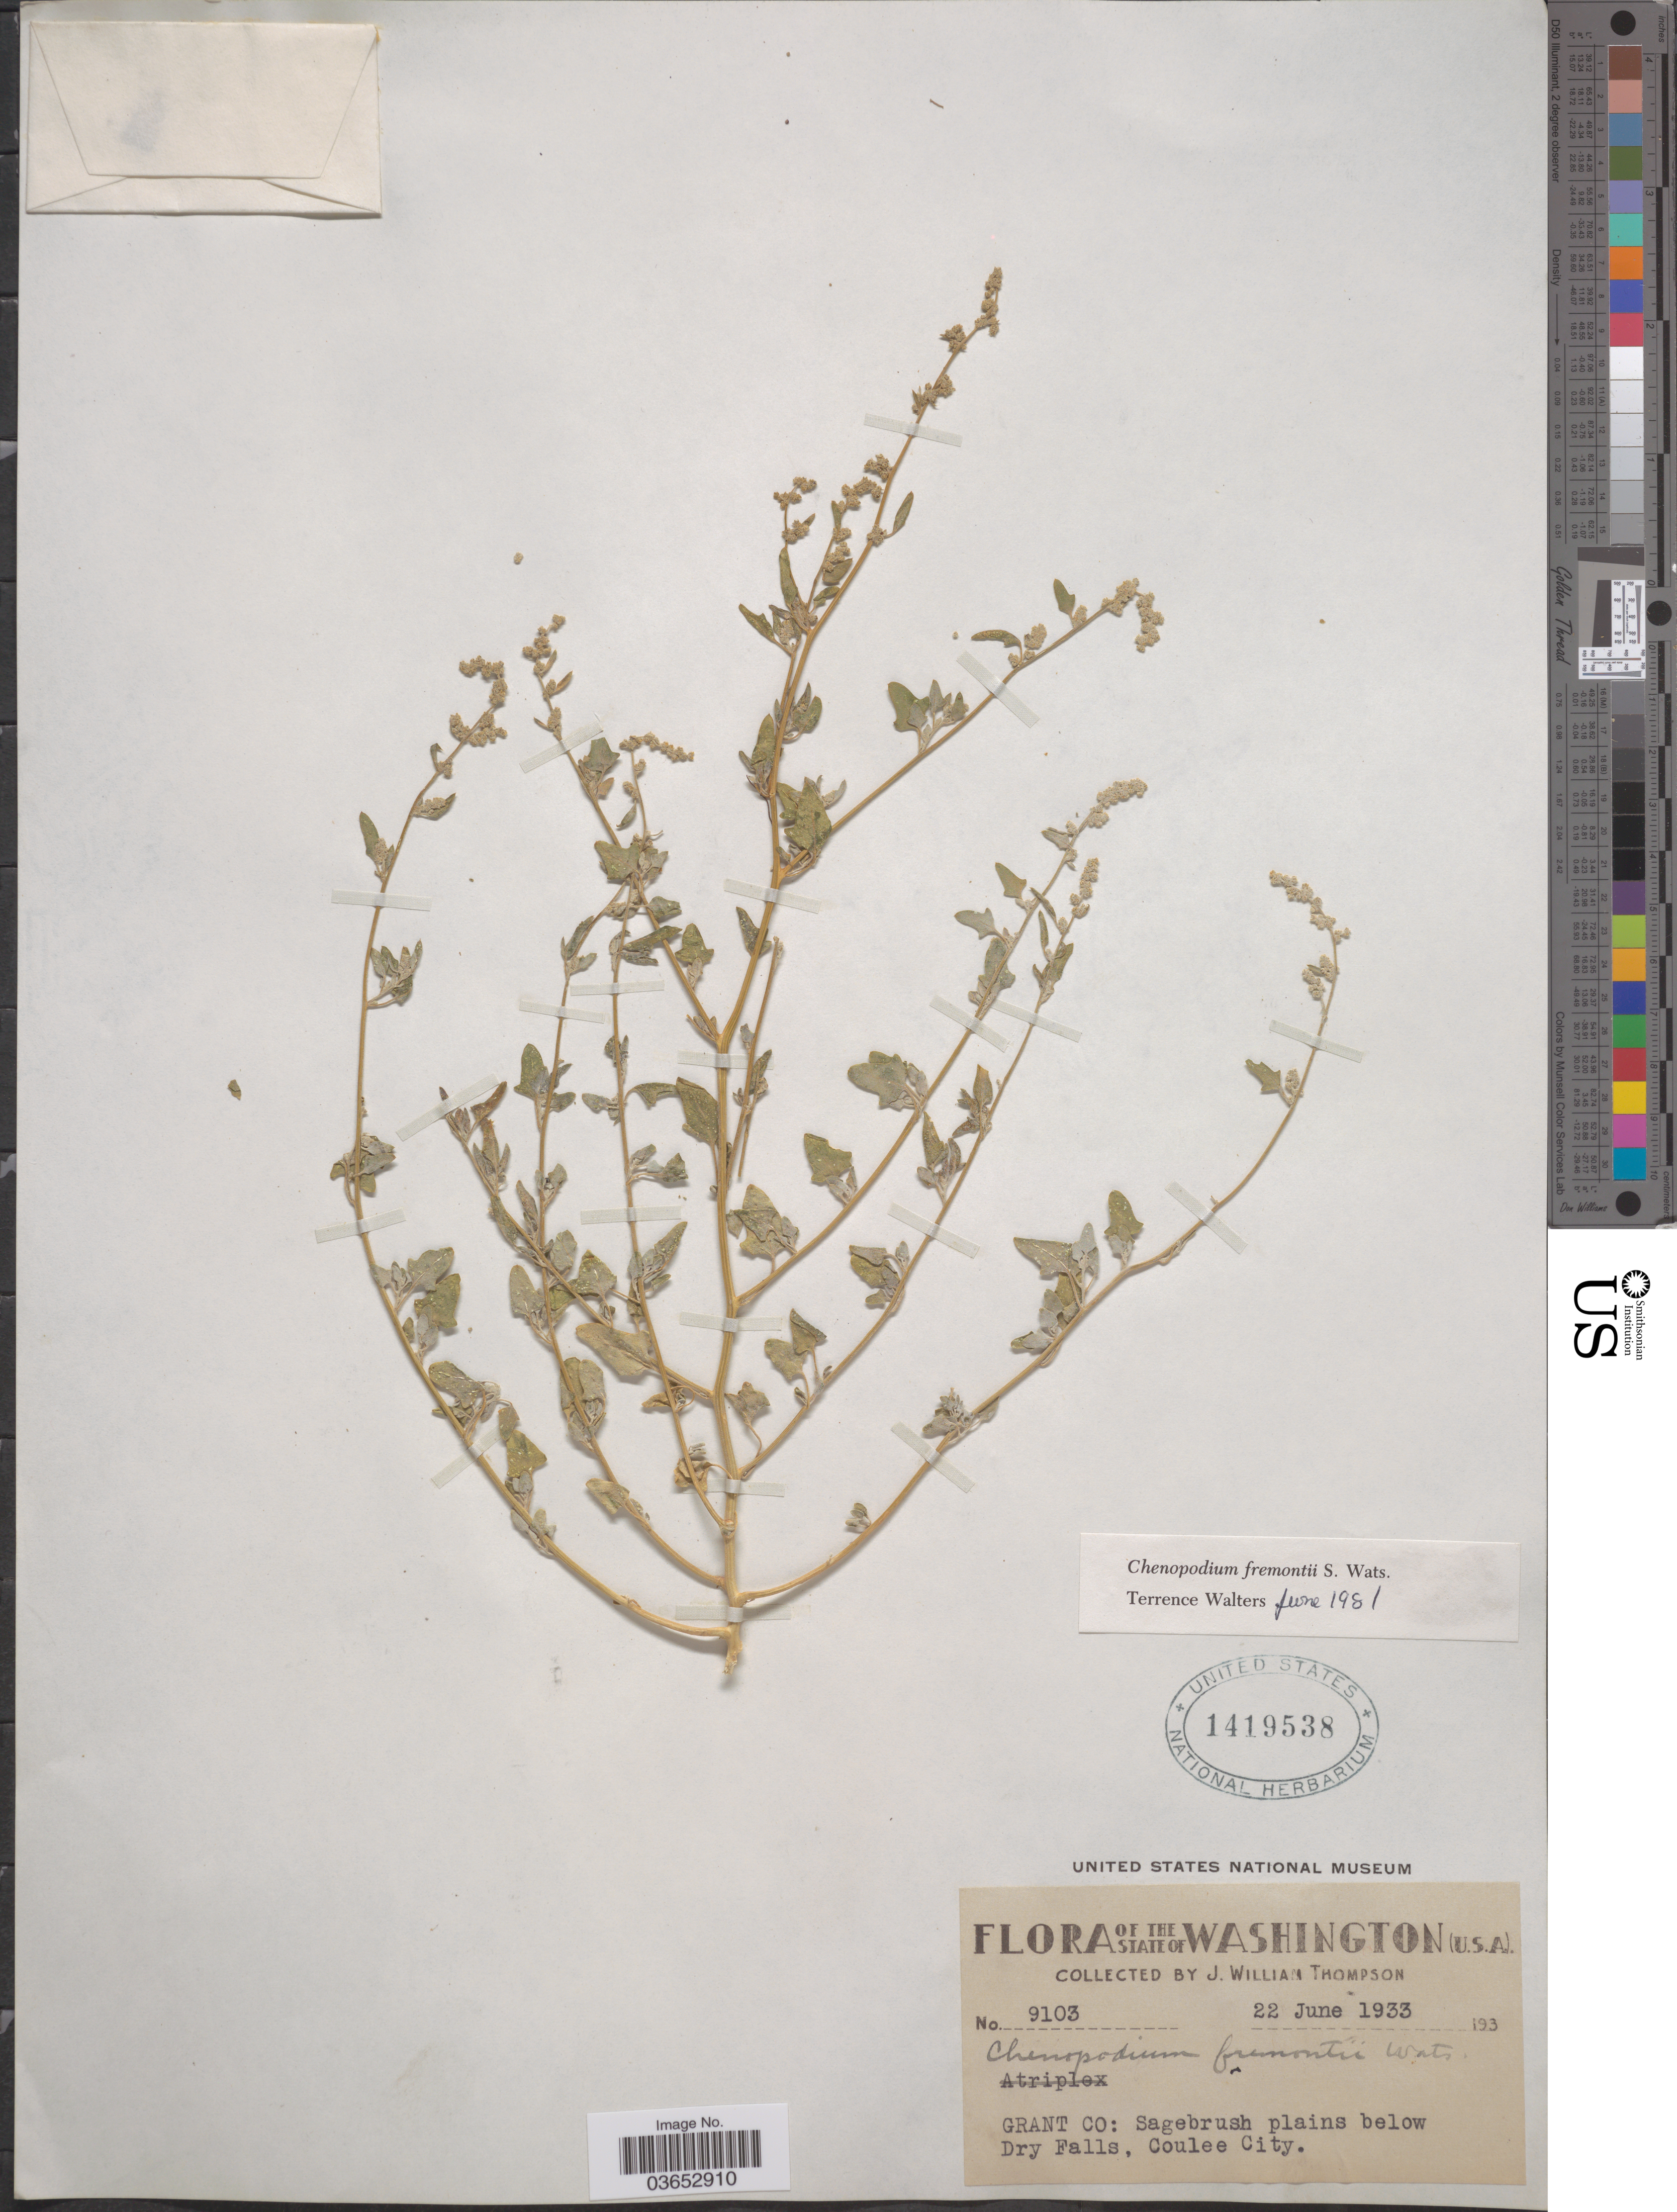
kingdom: Plantae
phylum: Tracheophyta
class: Magnoliopsida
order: Caryophyllales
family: Amaranthaceae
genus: Chenopodium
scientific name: Chenopodium fremontii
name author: S. Watson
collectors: J. W. Thompson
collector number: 9103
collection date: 1933-06-22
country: United States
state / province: Washington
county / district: Grant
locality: Grant Co: Sagebrush plains below Dry Falls, Coulee City.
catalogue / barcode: US 1419538